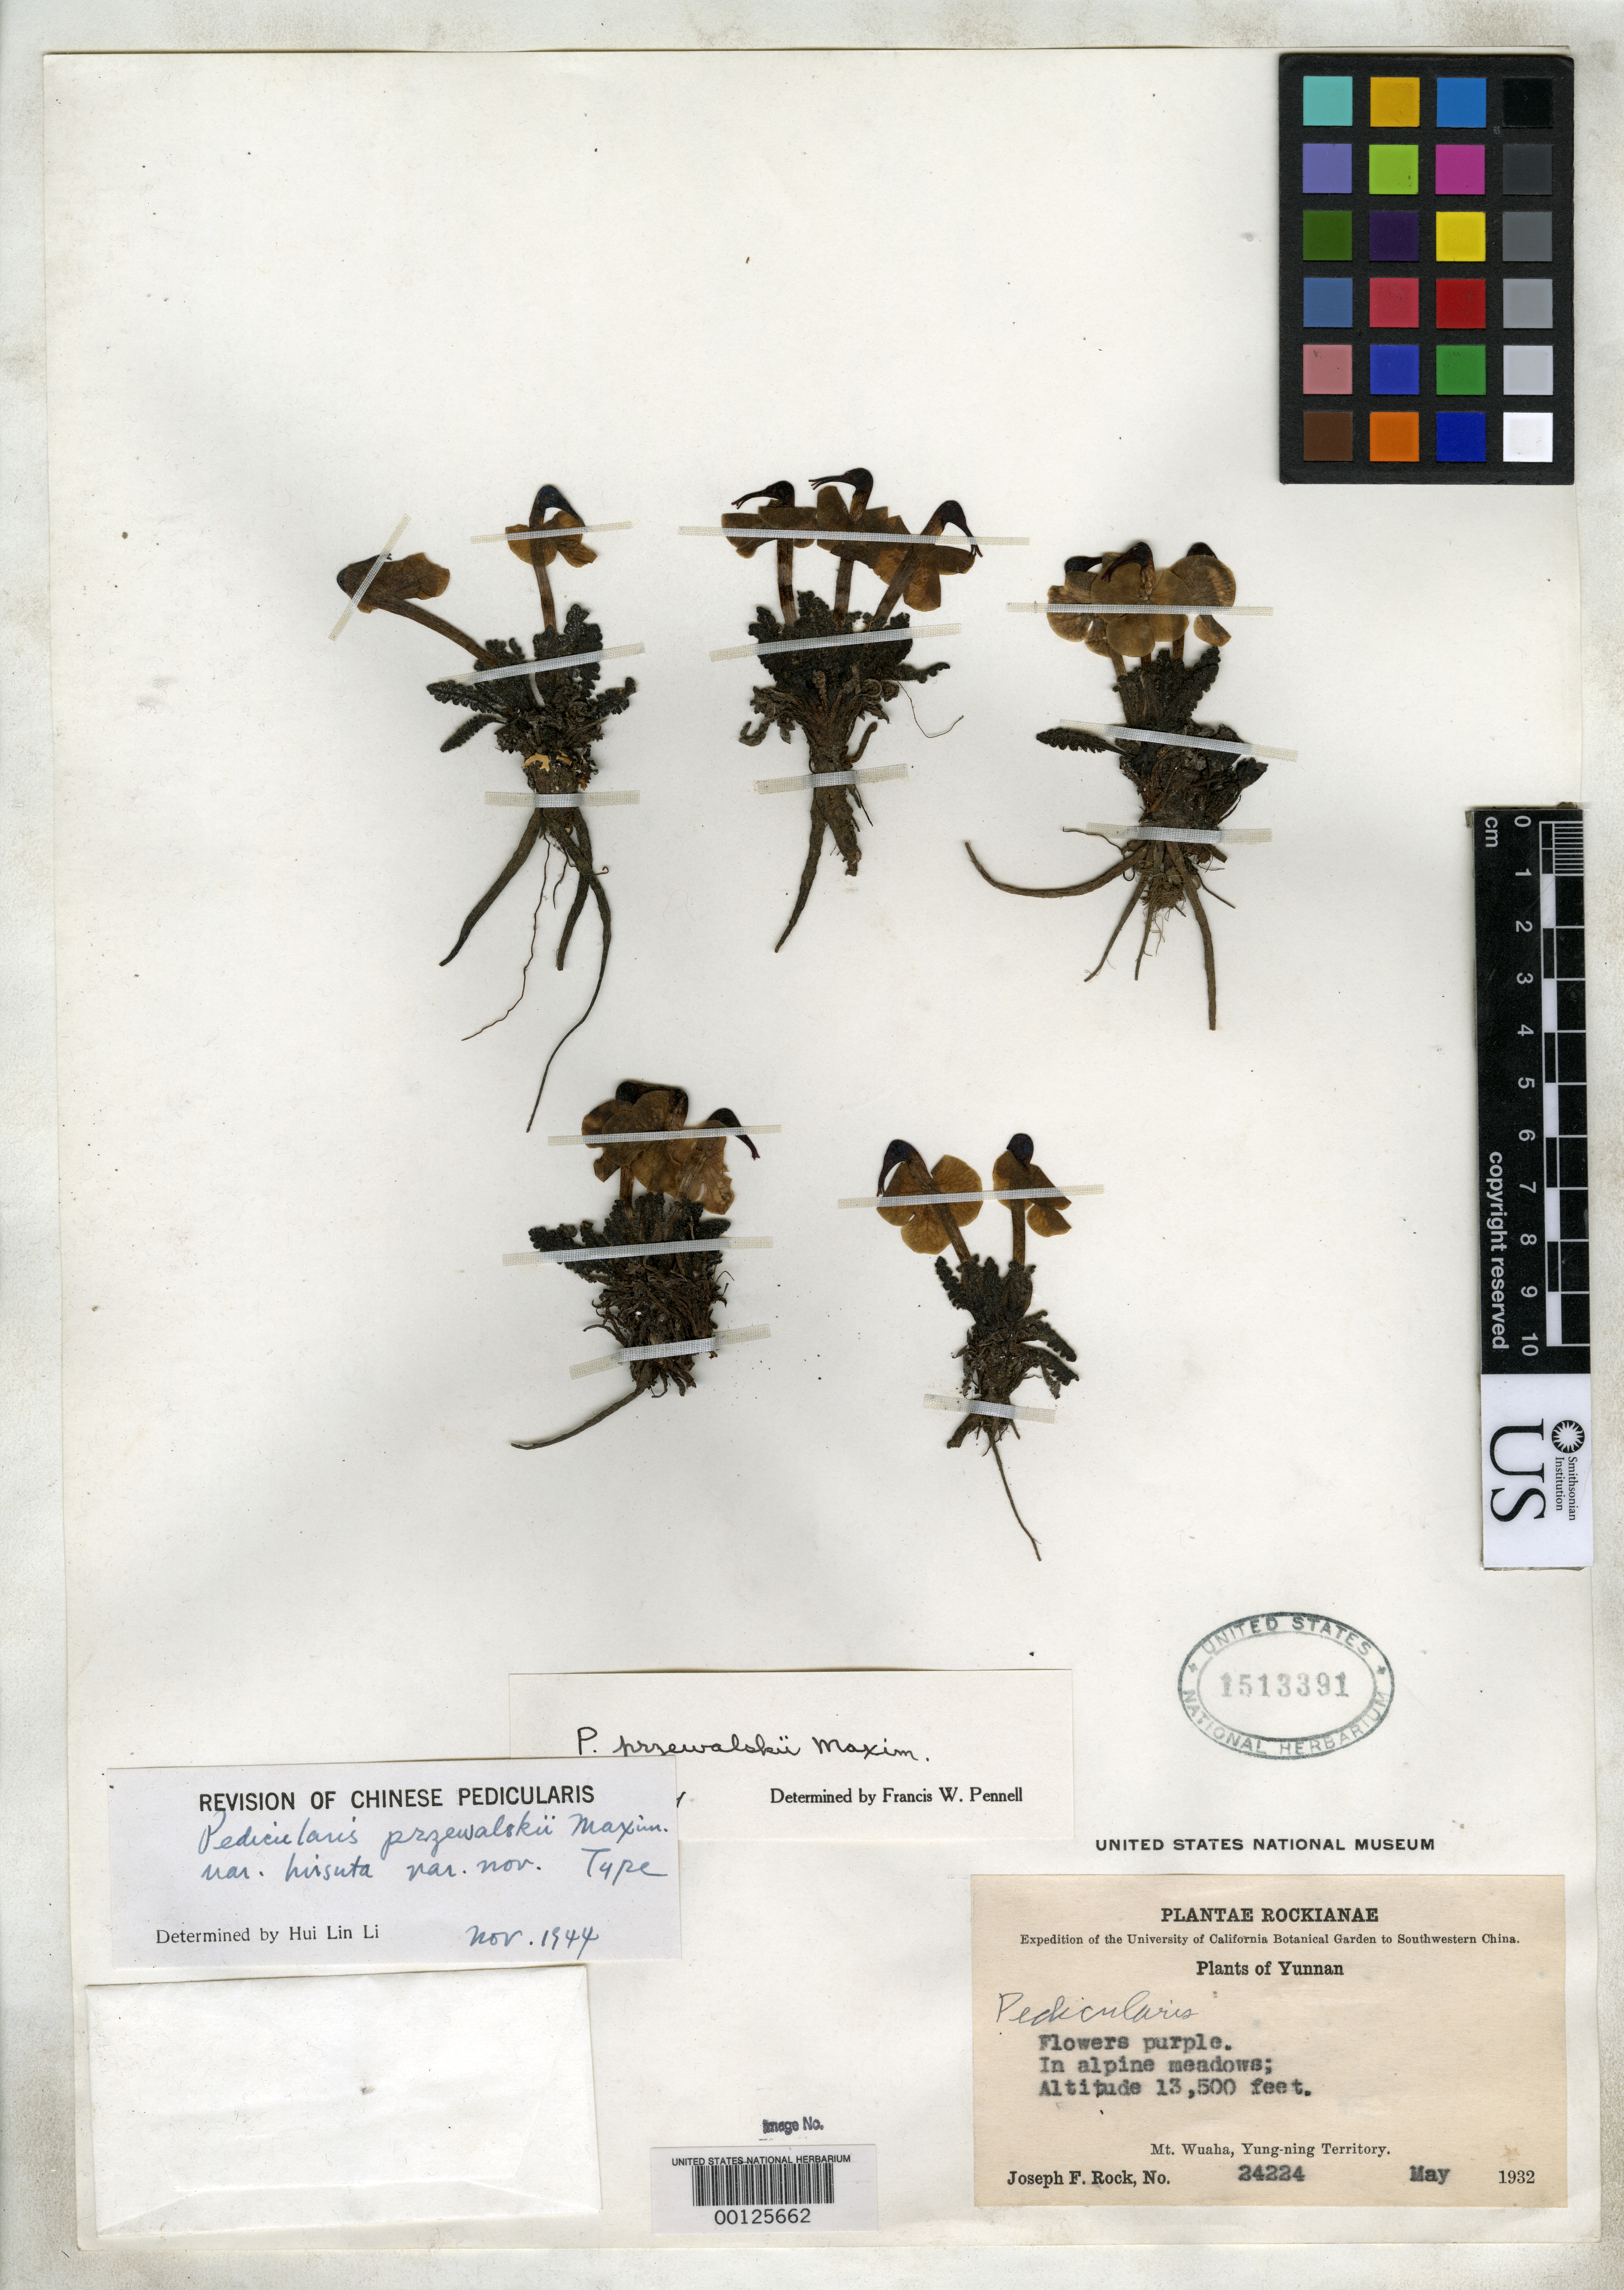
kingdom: Plantae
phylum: Tracheophyta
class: Magnoliopsida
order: Lamiales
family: Orobanchaceae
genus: Pedicularis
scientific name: Pedicularis przewalskii var. hirsuta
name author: H.L. Li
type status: Holotype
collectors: J. F. Rock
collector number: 24224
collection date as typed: May 1932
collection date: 1932-05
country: China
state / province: Yunnan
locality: Yung-ning Territory; Mount Wuaha.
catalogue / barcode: US 1513391